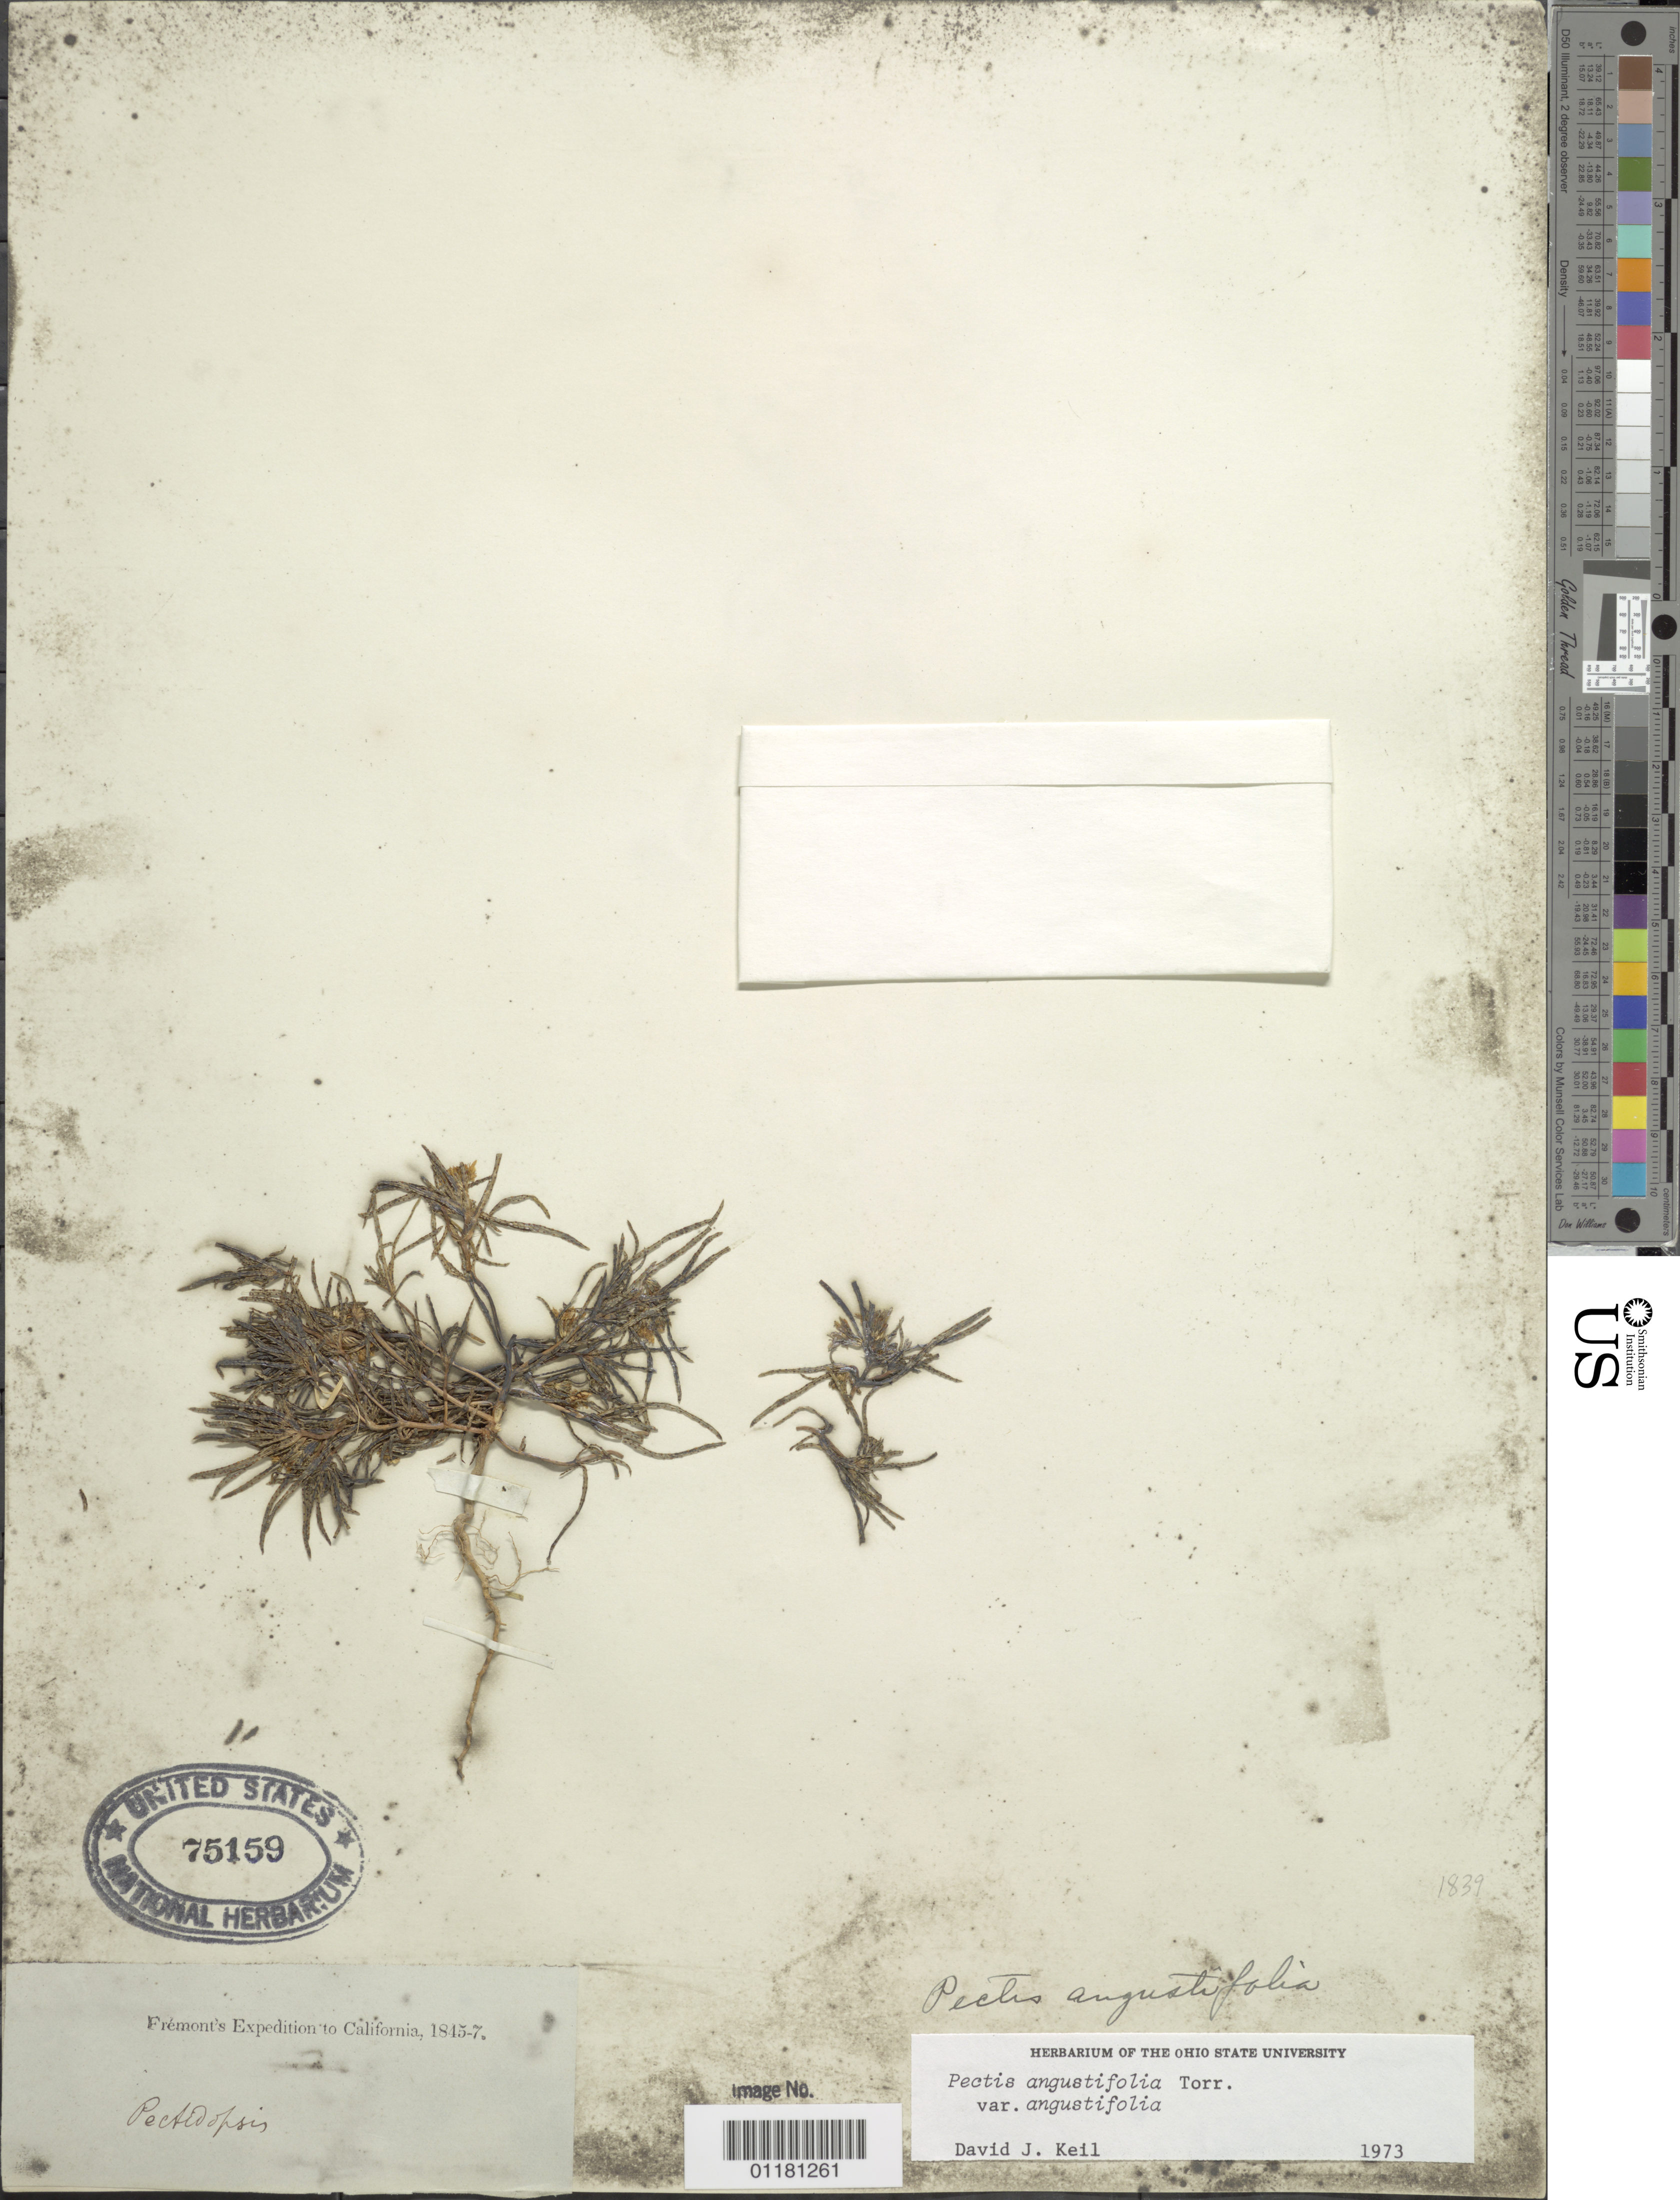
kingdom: Plantae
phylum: Tracheophyta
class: Magnoliopsida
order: Asterales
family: Asteraceae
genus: Pectis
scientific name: Pectis angustifolia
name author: Torr.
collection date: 1845/1847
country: United States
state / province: California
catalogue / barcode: US 75159